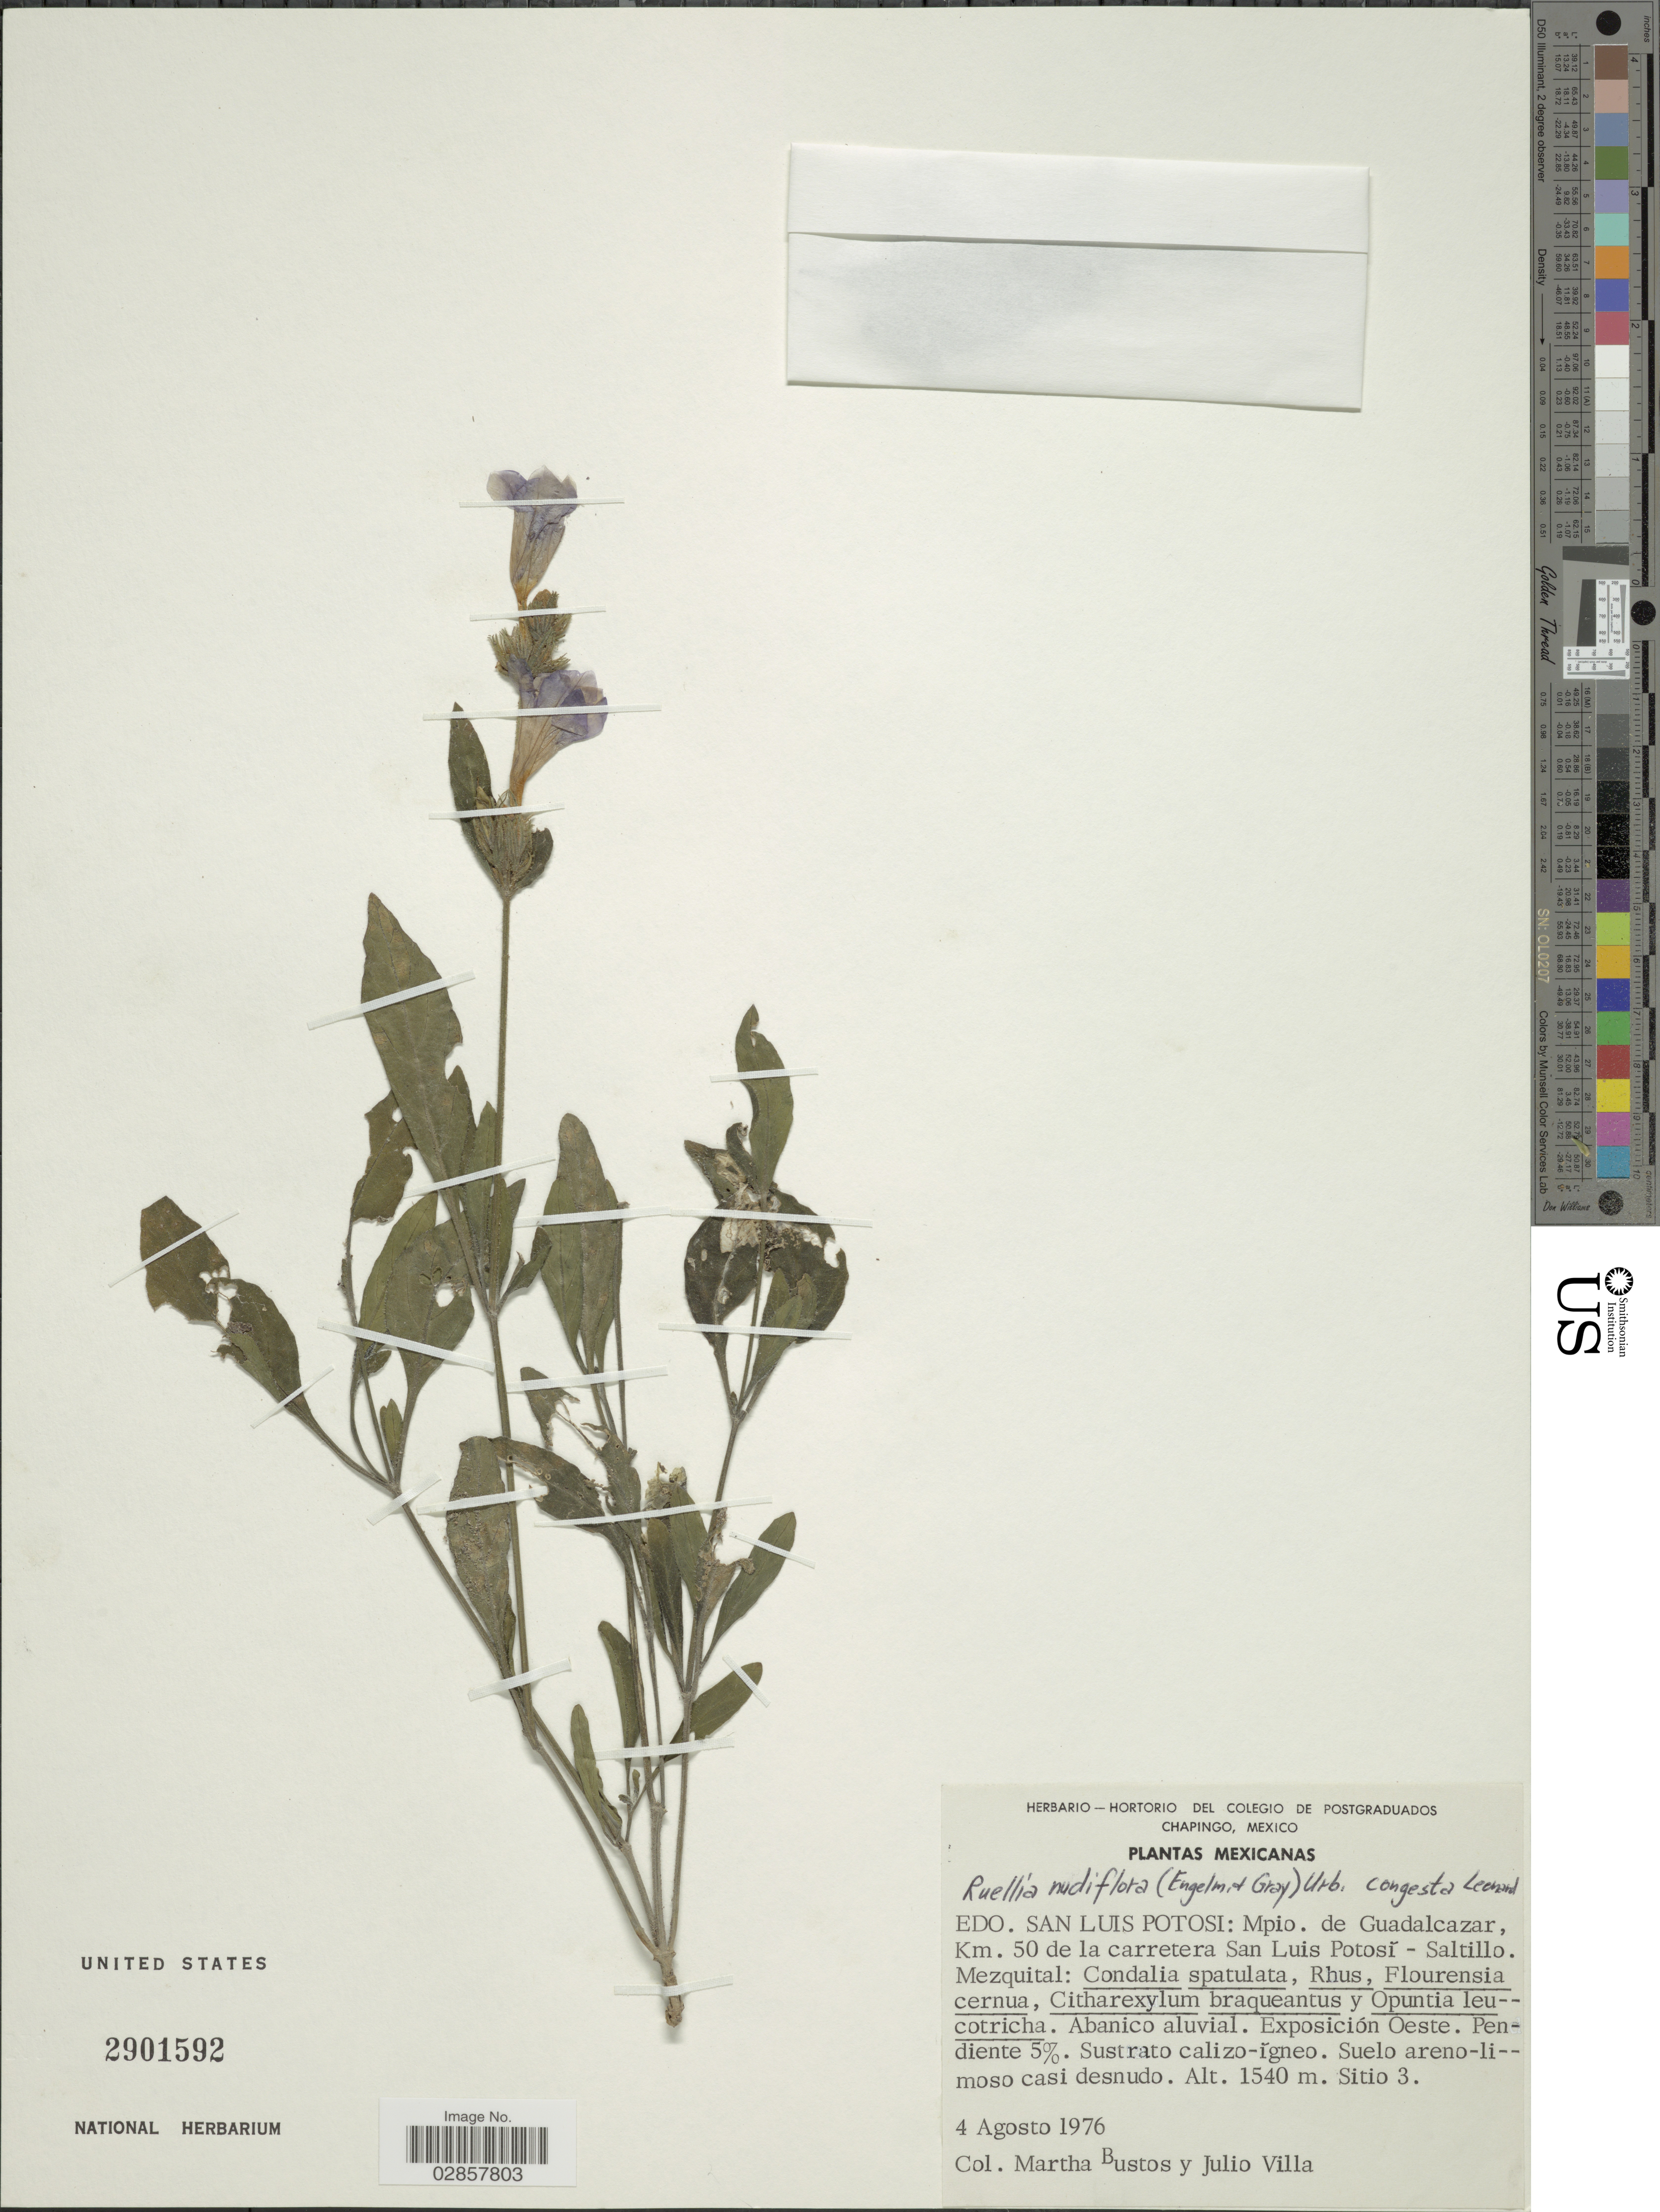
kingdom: Plantae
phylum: Tracheophyta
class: Magnoliopsida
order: Lamiales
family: Acanthaceae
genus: Ruellia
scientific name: Ruellia nudiflora var. congesta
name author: Leonard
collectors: M. Bustos & J. Villa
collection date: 1976-08-04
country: Mexico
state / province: San Luis Potosí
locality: Mpio. de Guadalcazar, Km. 50 de la carretera San Luis Potosí-Saltillo.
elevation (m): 1540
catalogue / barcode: US 2901592